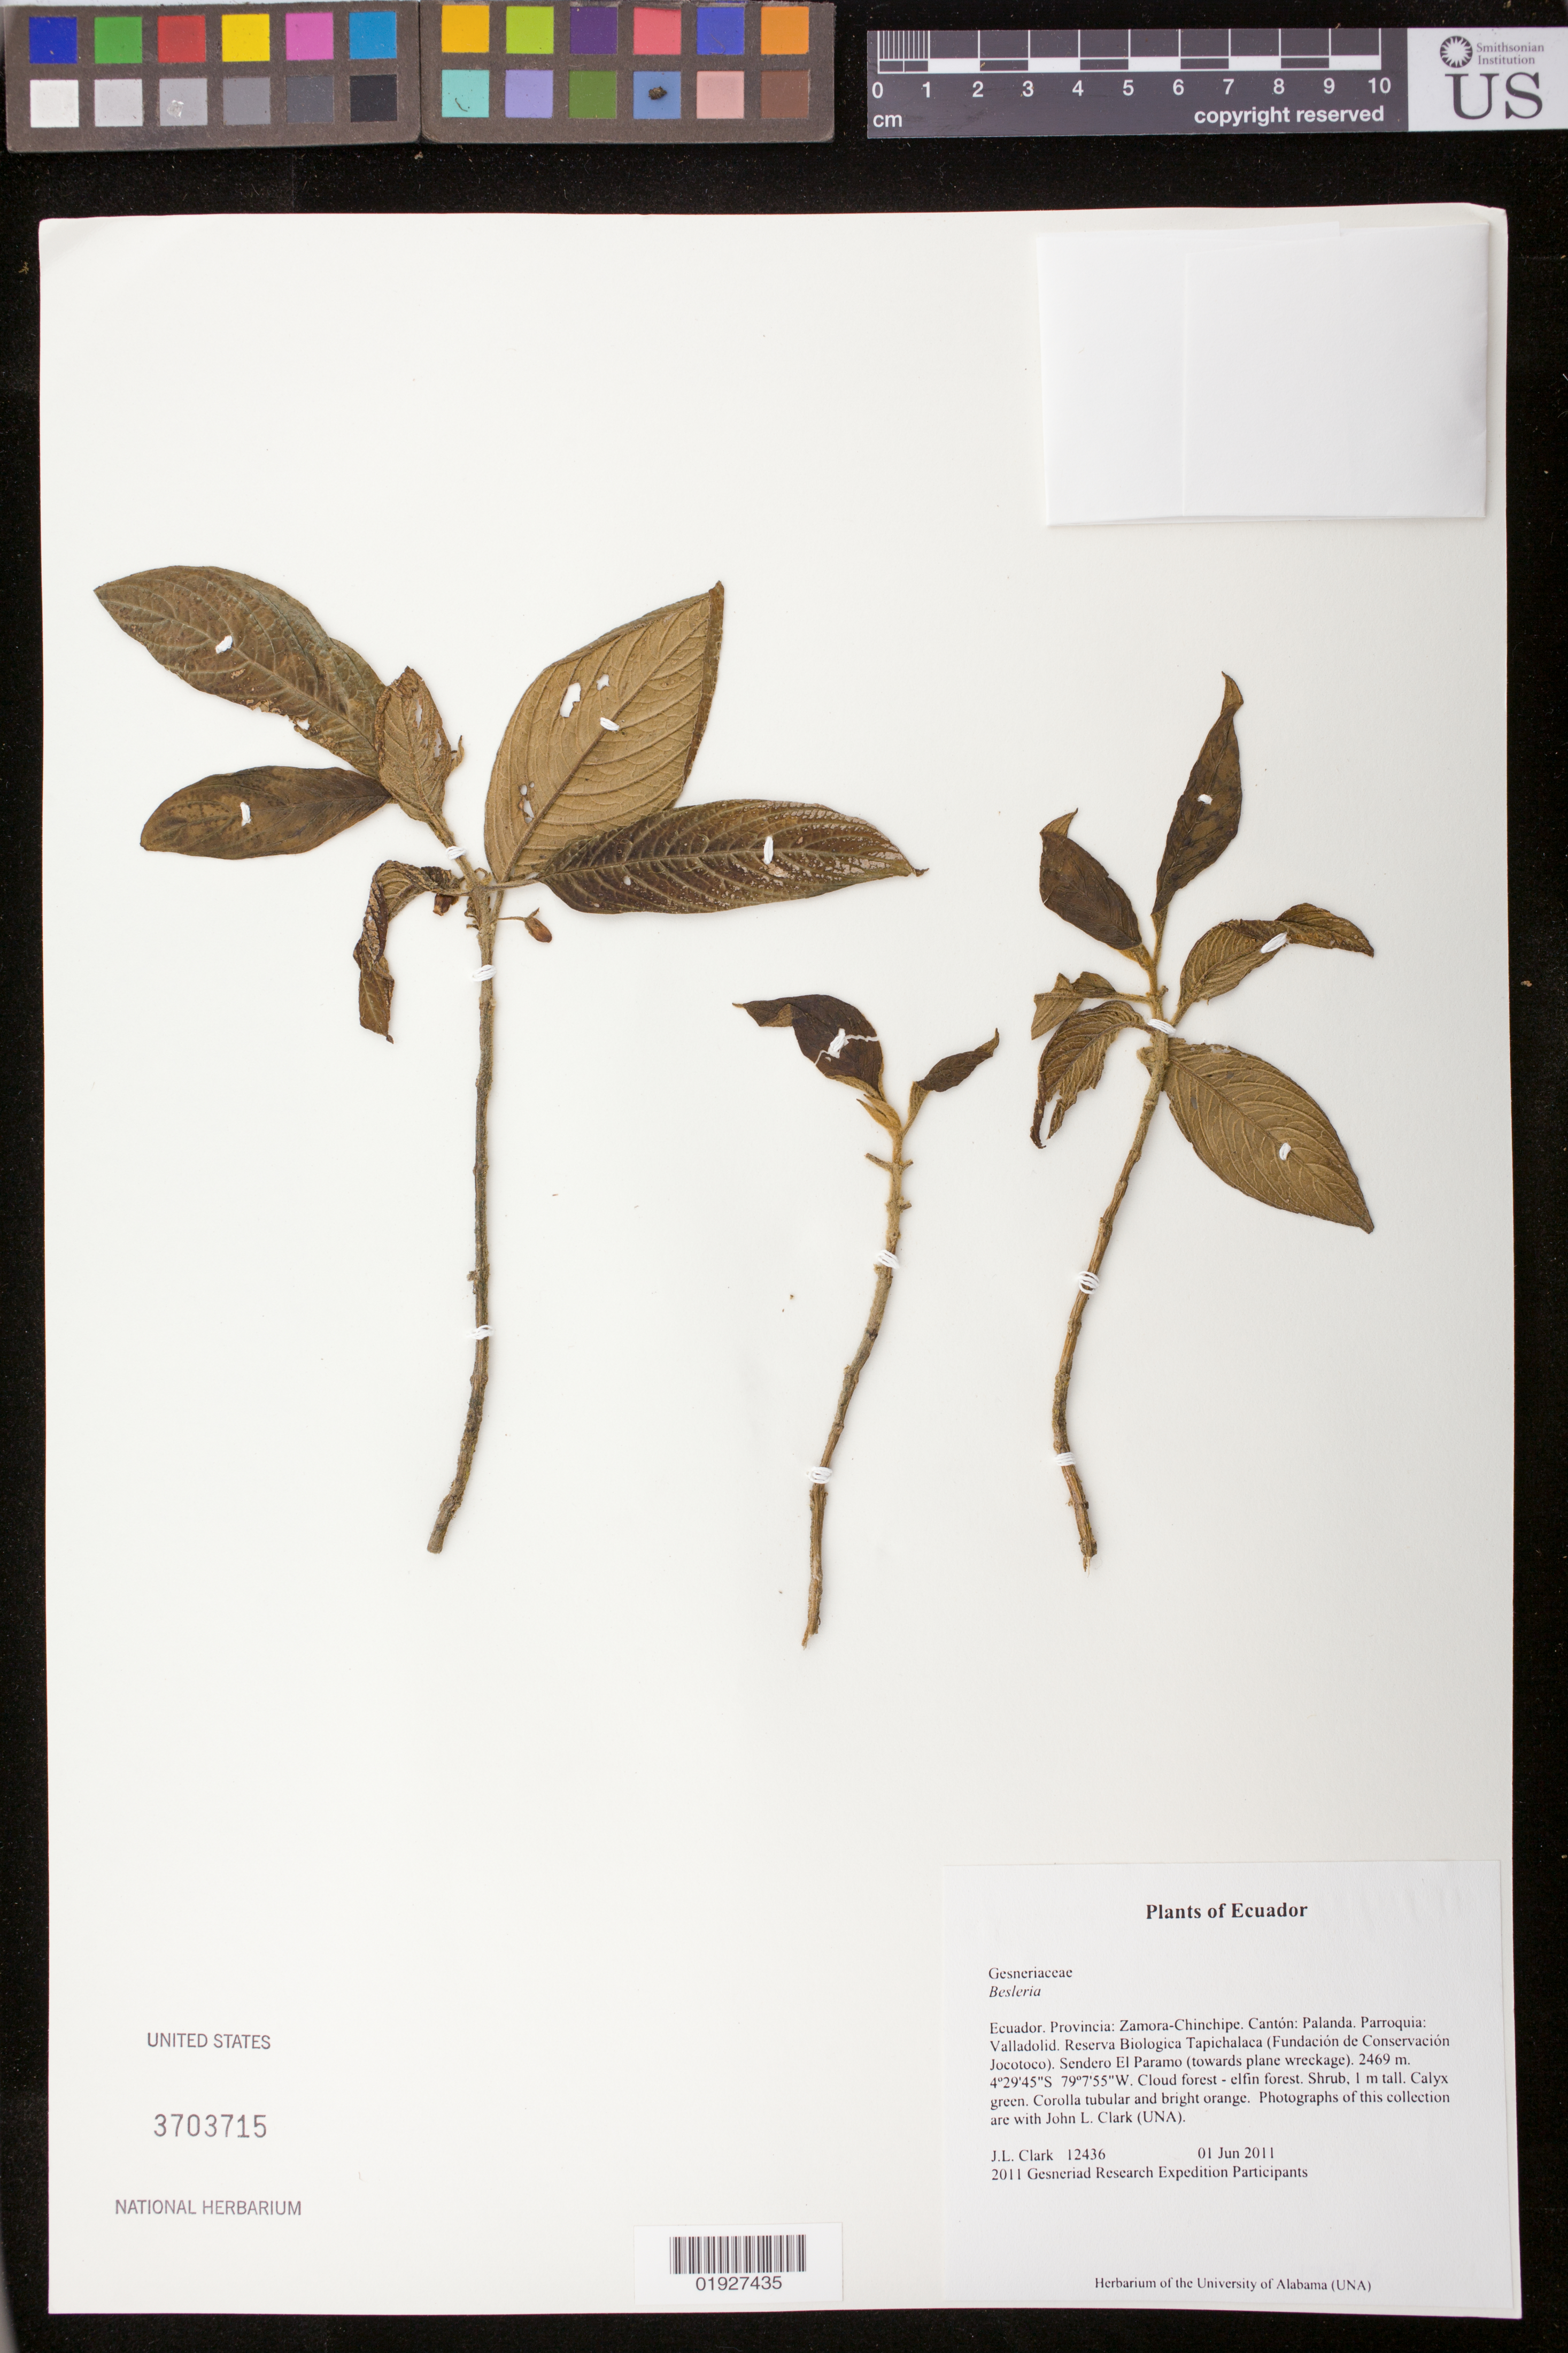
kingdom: Plantae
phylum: Tracheophyta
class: Magnoliopsida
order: Lamiales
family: Gesneriaceae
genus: Besleria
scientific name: Besleria sp.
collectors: J. L. Clark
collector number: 12436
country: Ecuador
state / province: Zamora-Chinchipe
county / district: Canton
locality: Palanda, Parroquia, Valladolid Reserva Biologica Tapichalaca, Fundacion de Conservacipon Jocotoco, Sendero El Paramo, towards plane wreckage.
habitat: Cloud forest - elfin forest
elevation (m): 2469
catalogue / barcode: US 3703715